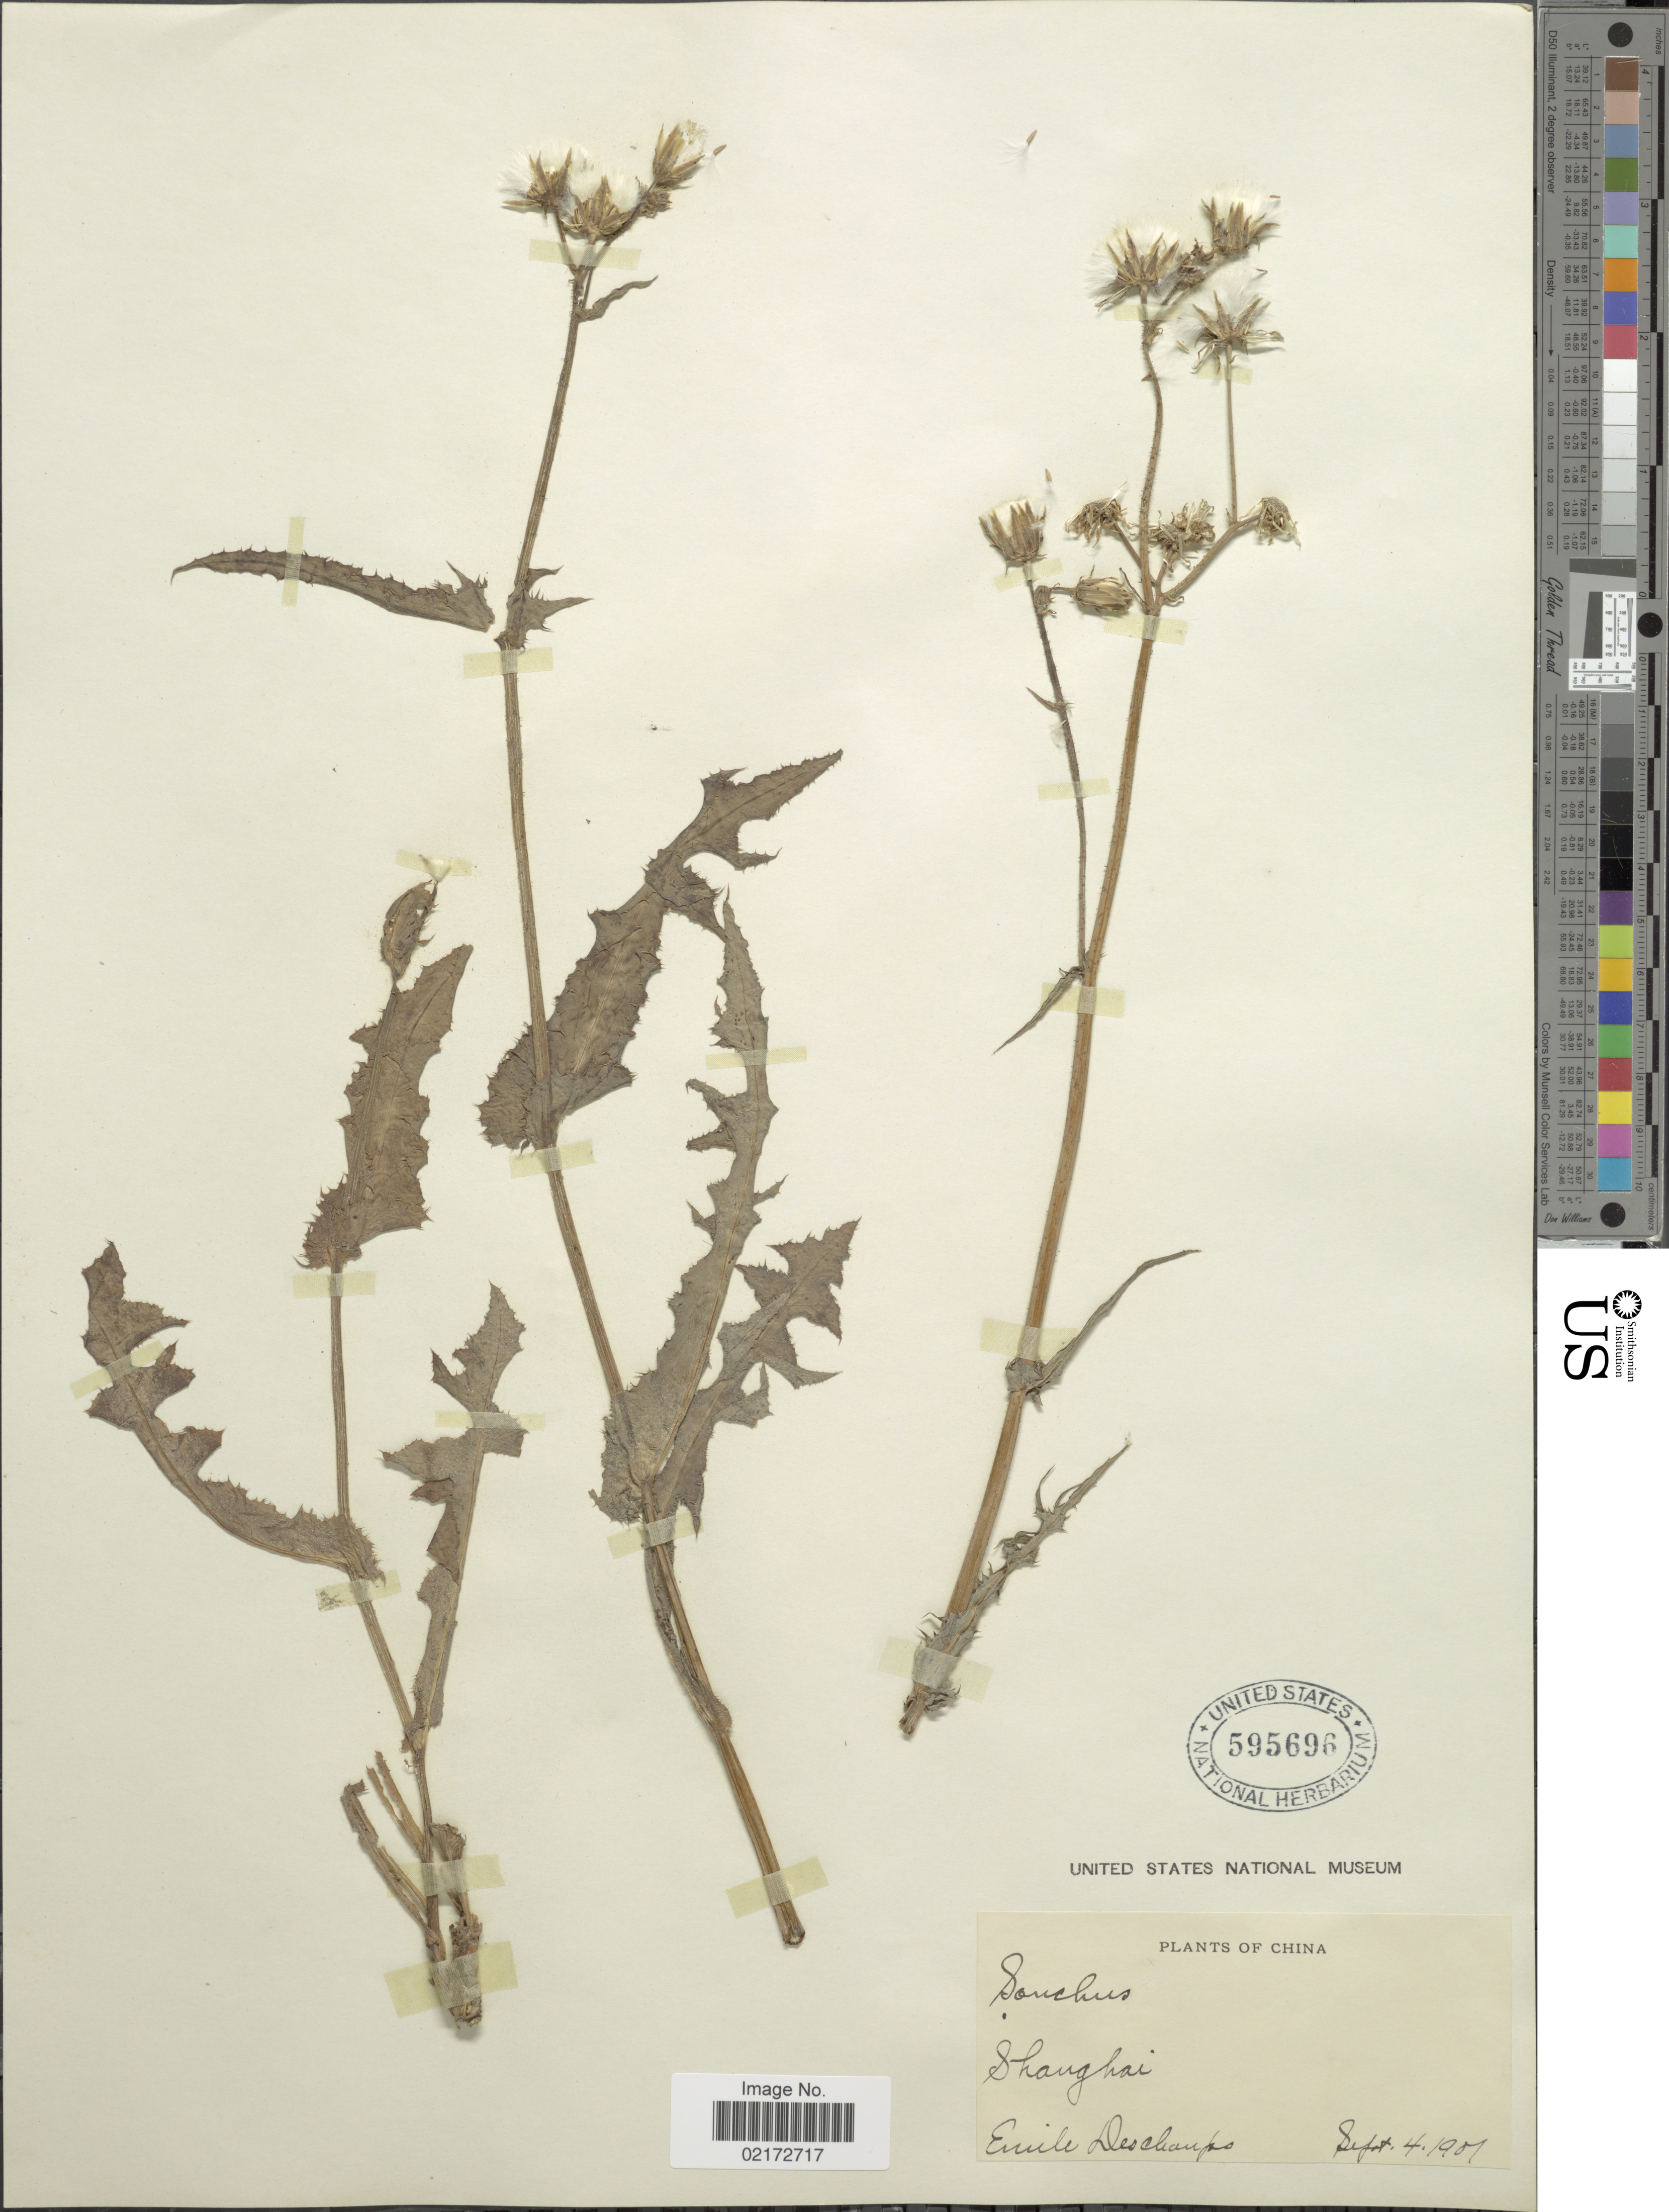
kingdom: Plantae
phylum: Tracheophyta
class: Magnoliopsida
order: Asterales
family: Asteraceae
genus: Sonchus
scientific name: Sonchus sp.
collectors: E. Deschamps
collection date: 1901-09-04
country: China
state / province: Shanghai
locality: Shanghai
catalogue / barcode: US 595696